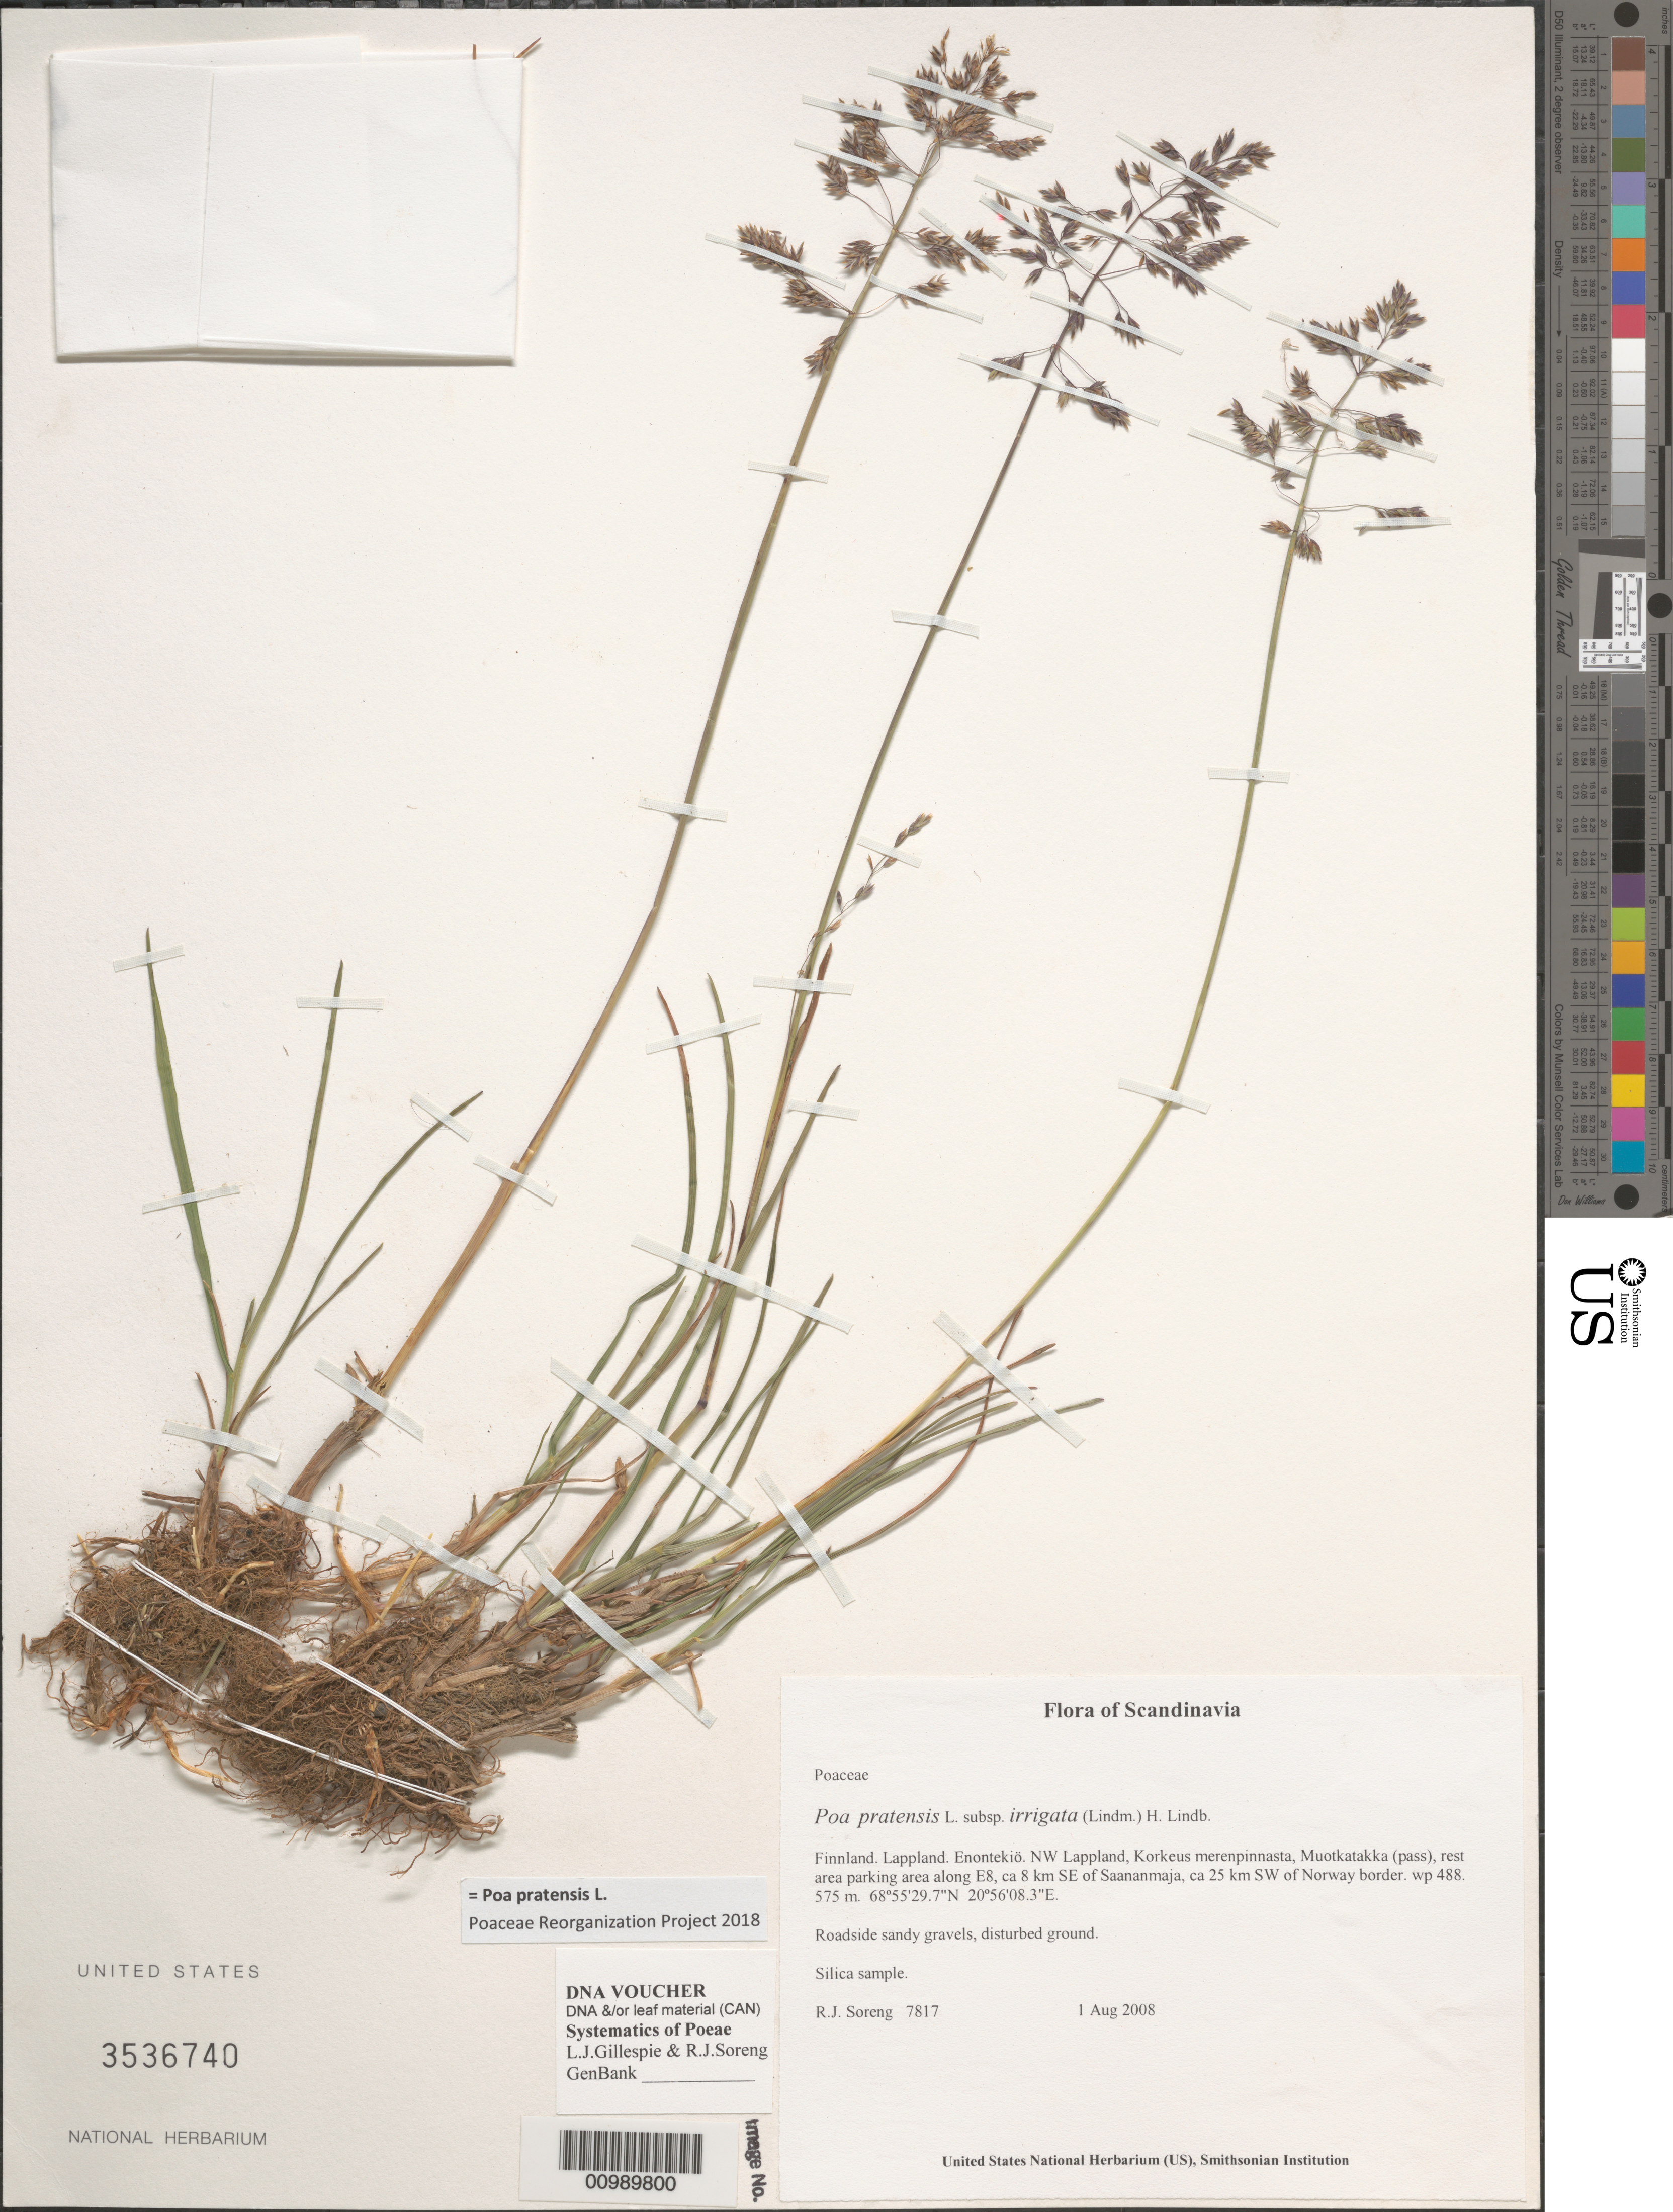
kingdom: Plantae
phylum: Tracheophyta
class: Liliopsida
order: Poales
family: Poaceae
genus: Poa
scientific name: Poa pratensis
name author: L.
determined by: Poaceae Reorganization Project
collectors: R. J. Soreng & N. L. Soreng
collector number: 7817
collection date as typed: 01 Aug 2008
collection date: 2008-08-01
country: Finland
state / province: Lappi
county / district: Enontekiö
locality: NW Lappland, Korkeus merenpinnasta, Muotkatakka (pass), rest area parking area along E8, ca 8 km SE of Saananmaja, ca 25 km SW of Norway border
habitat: Roadside sandy gravels, disturbed ground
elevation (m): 575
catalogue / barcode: US 3536740